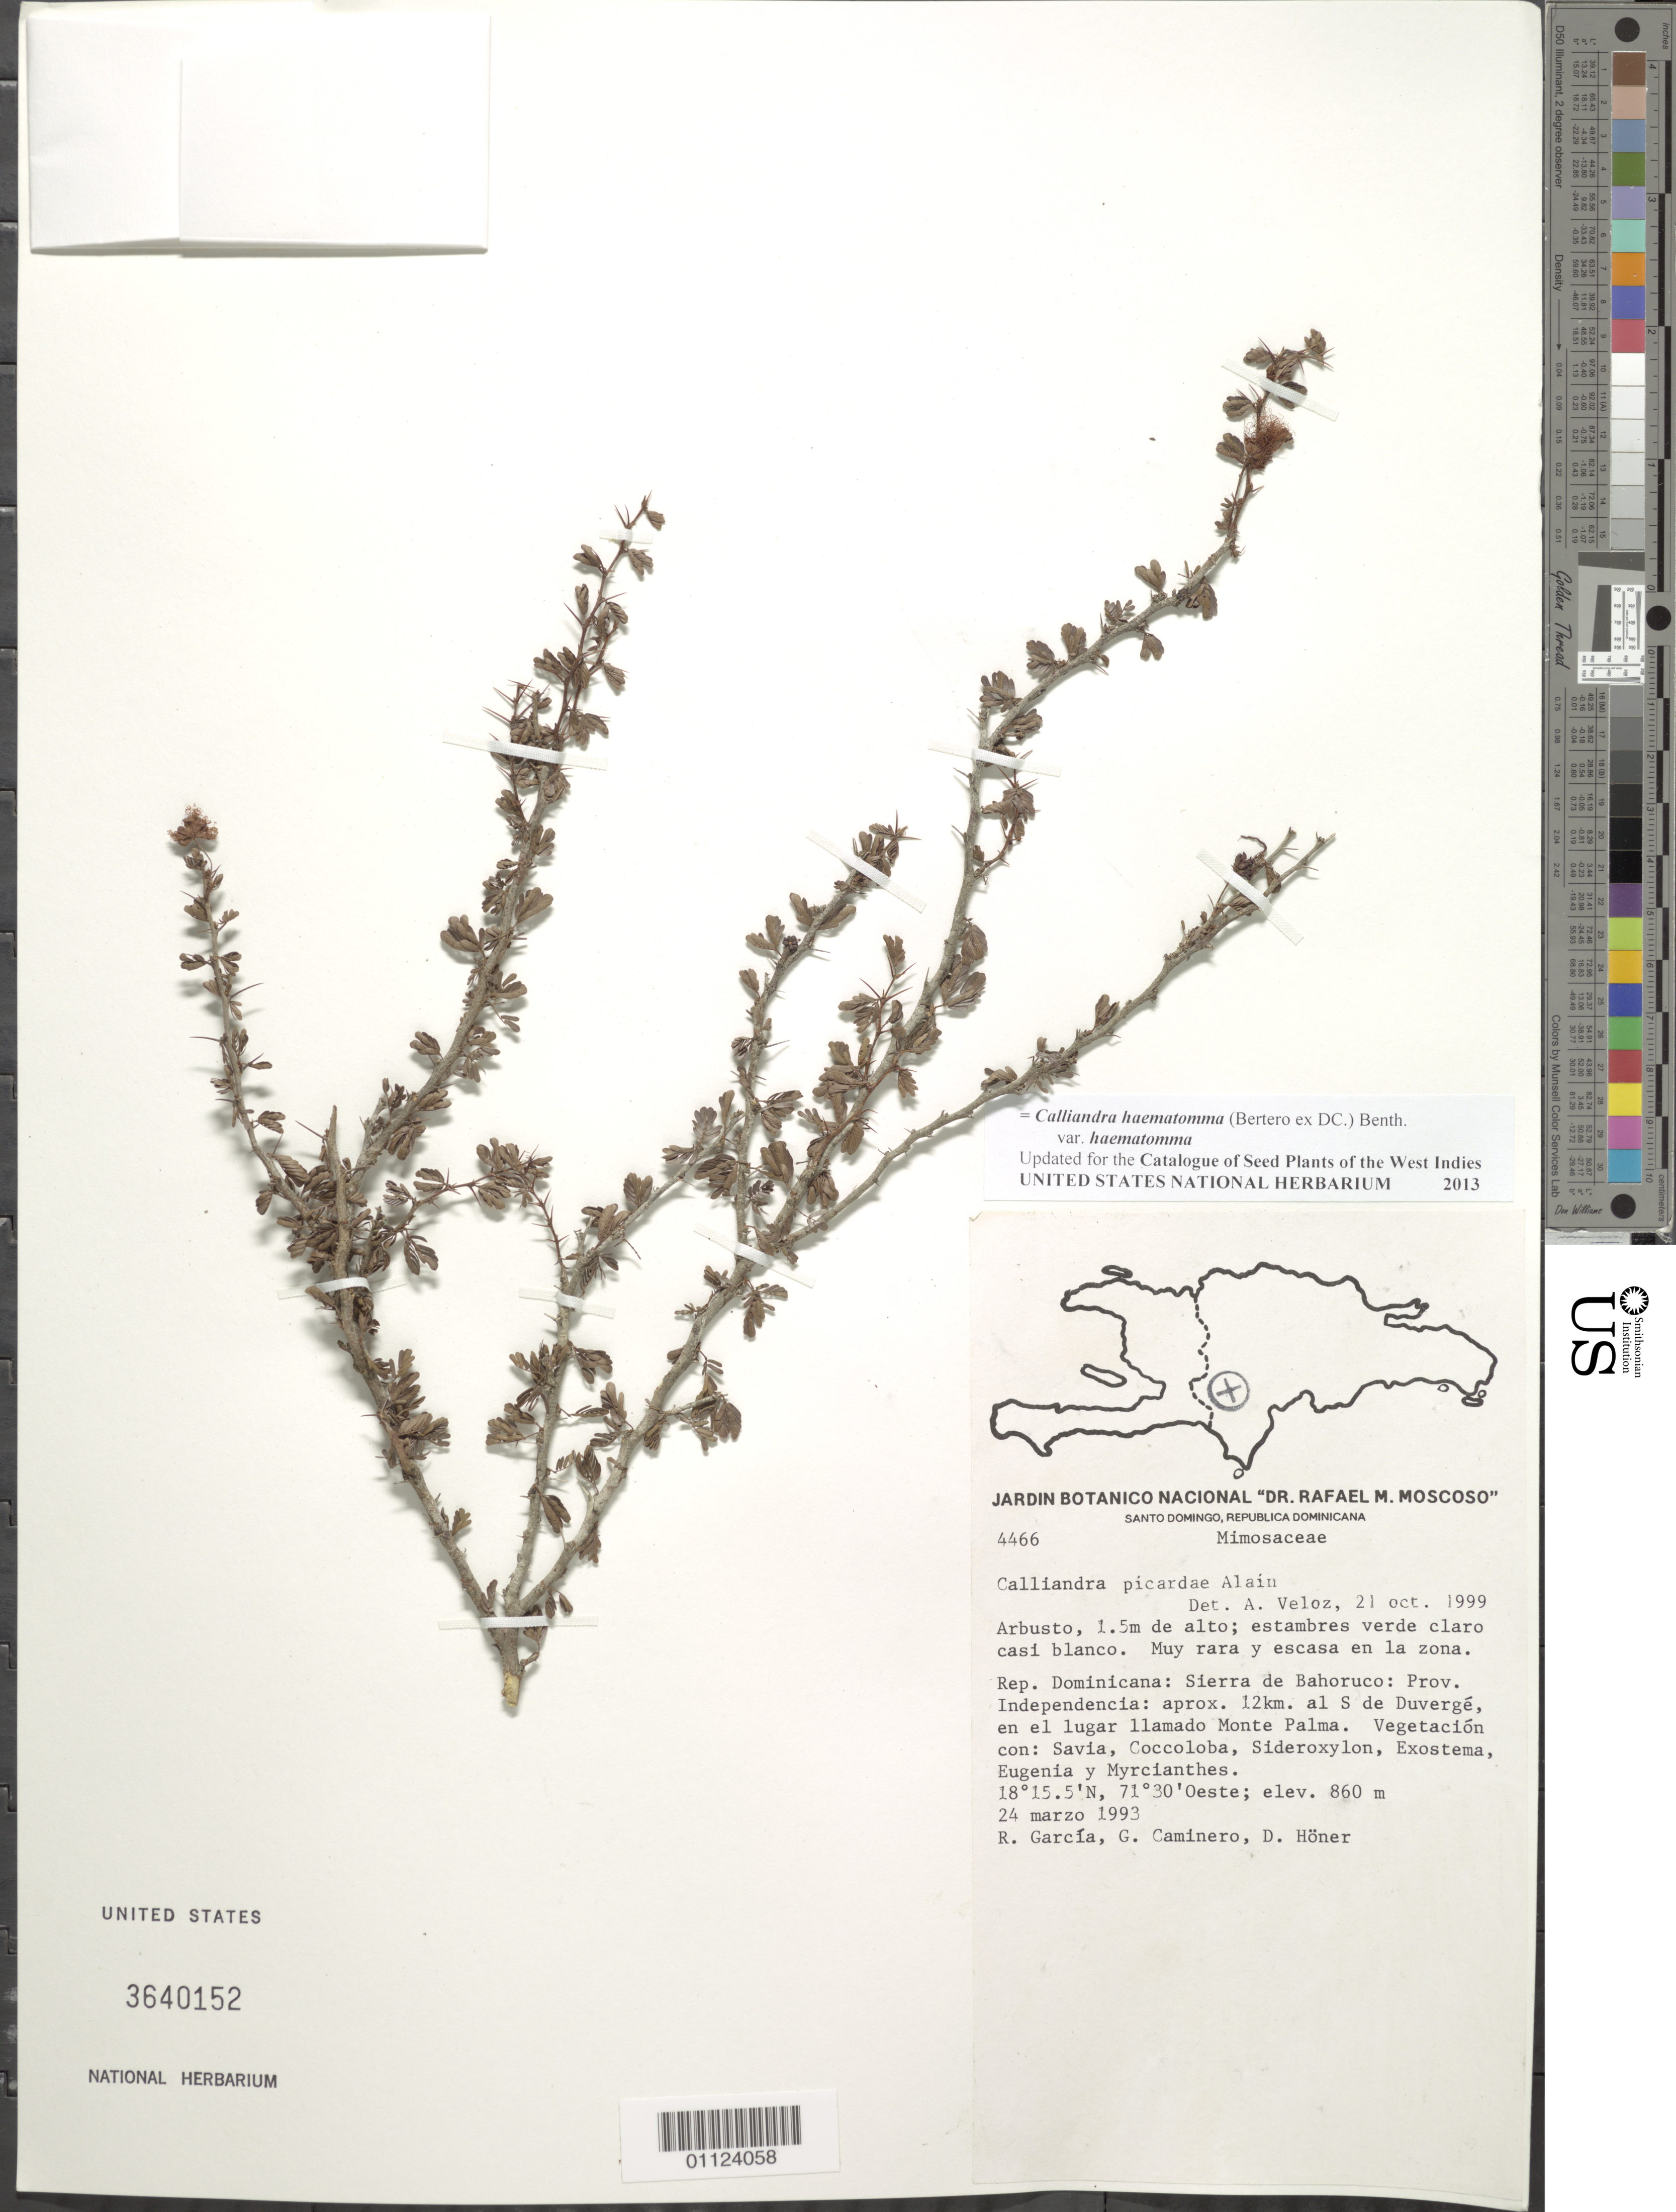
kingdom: Plantae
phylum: Tracheophyta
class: Magnoliopsida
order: Fabales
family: Fabaceae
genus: Calliandra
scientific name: Calliandra haematostoma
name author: (DC.) Urb.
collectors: R. G. García, G. Caminero & D. Höner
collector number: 4466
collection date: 1993-03-24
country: Dominican Republic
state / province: Independencia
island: Hispaniola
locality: Sierra de Bahoruco, aprox. 12 km al S de Duvergé, en el lugar llamado Monte Palma.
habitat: Vegetación con: Savia, Coccoloba, Sideroxylon, Exostema, Eugenia y Myrcianthes. Muy rara y escasa en la zona.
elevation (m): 860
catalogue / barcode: US 3640152